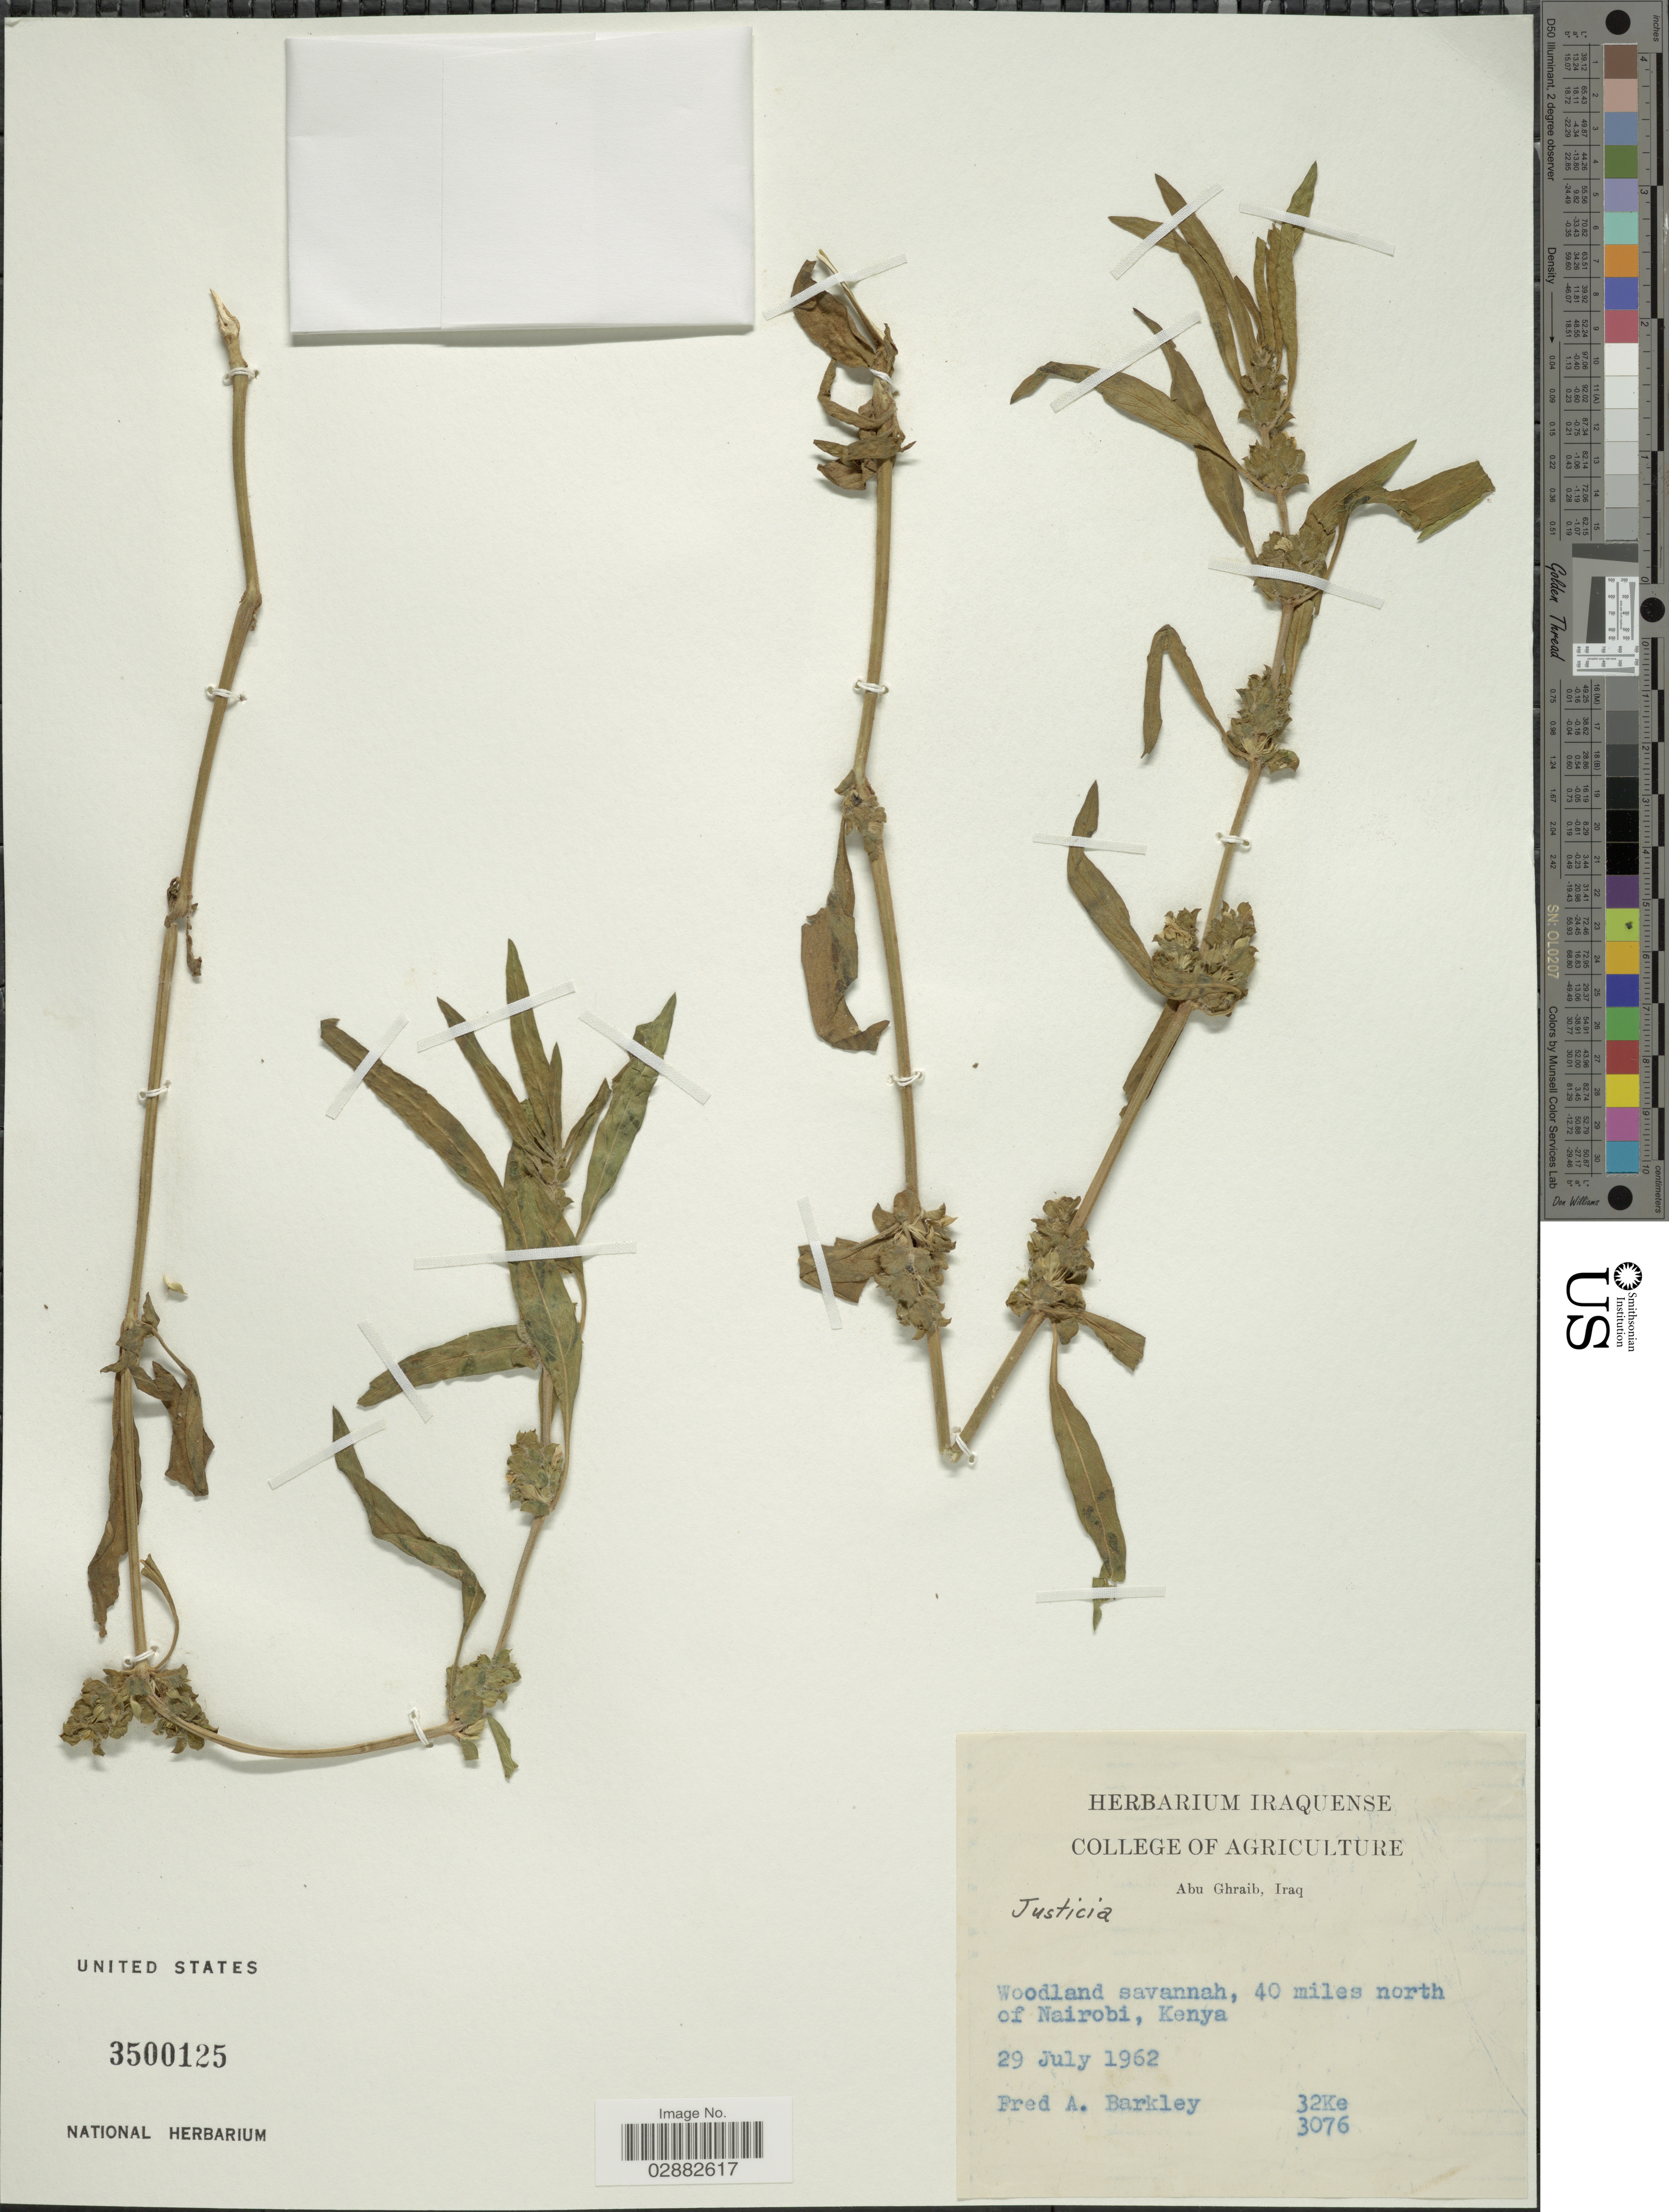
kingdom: Plantae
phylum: Tracheophyta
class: Magnoliopsida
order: Lamiales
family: Acanthaceae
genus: Justicia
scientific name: Justicia sp.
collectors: F. A. Barkley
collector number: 32Ke3076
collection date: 1962-07-29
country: Kenya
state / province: Nairobi Area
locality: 40 miles north of Nairobi, Kenya.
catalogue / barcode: US 3500125